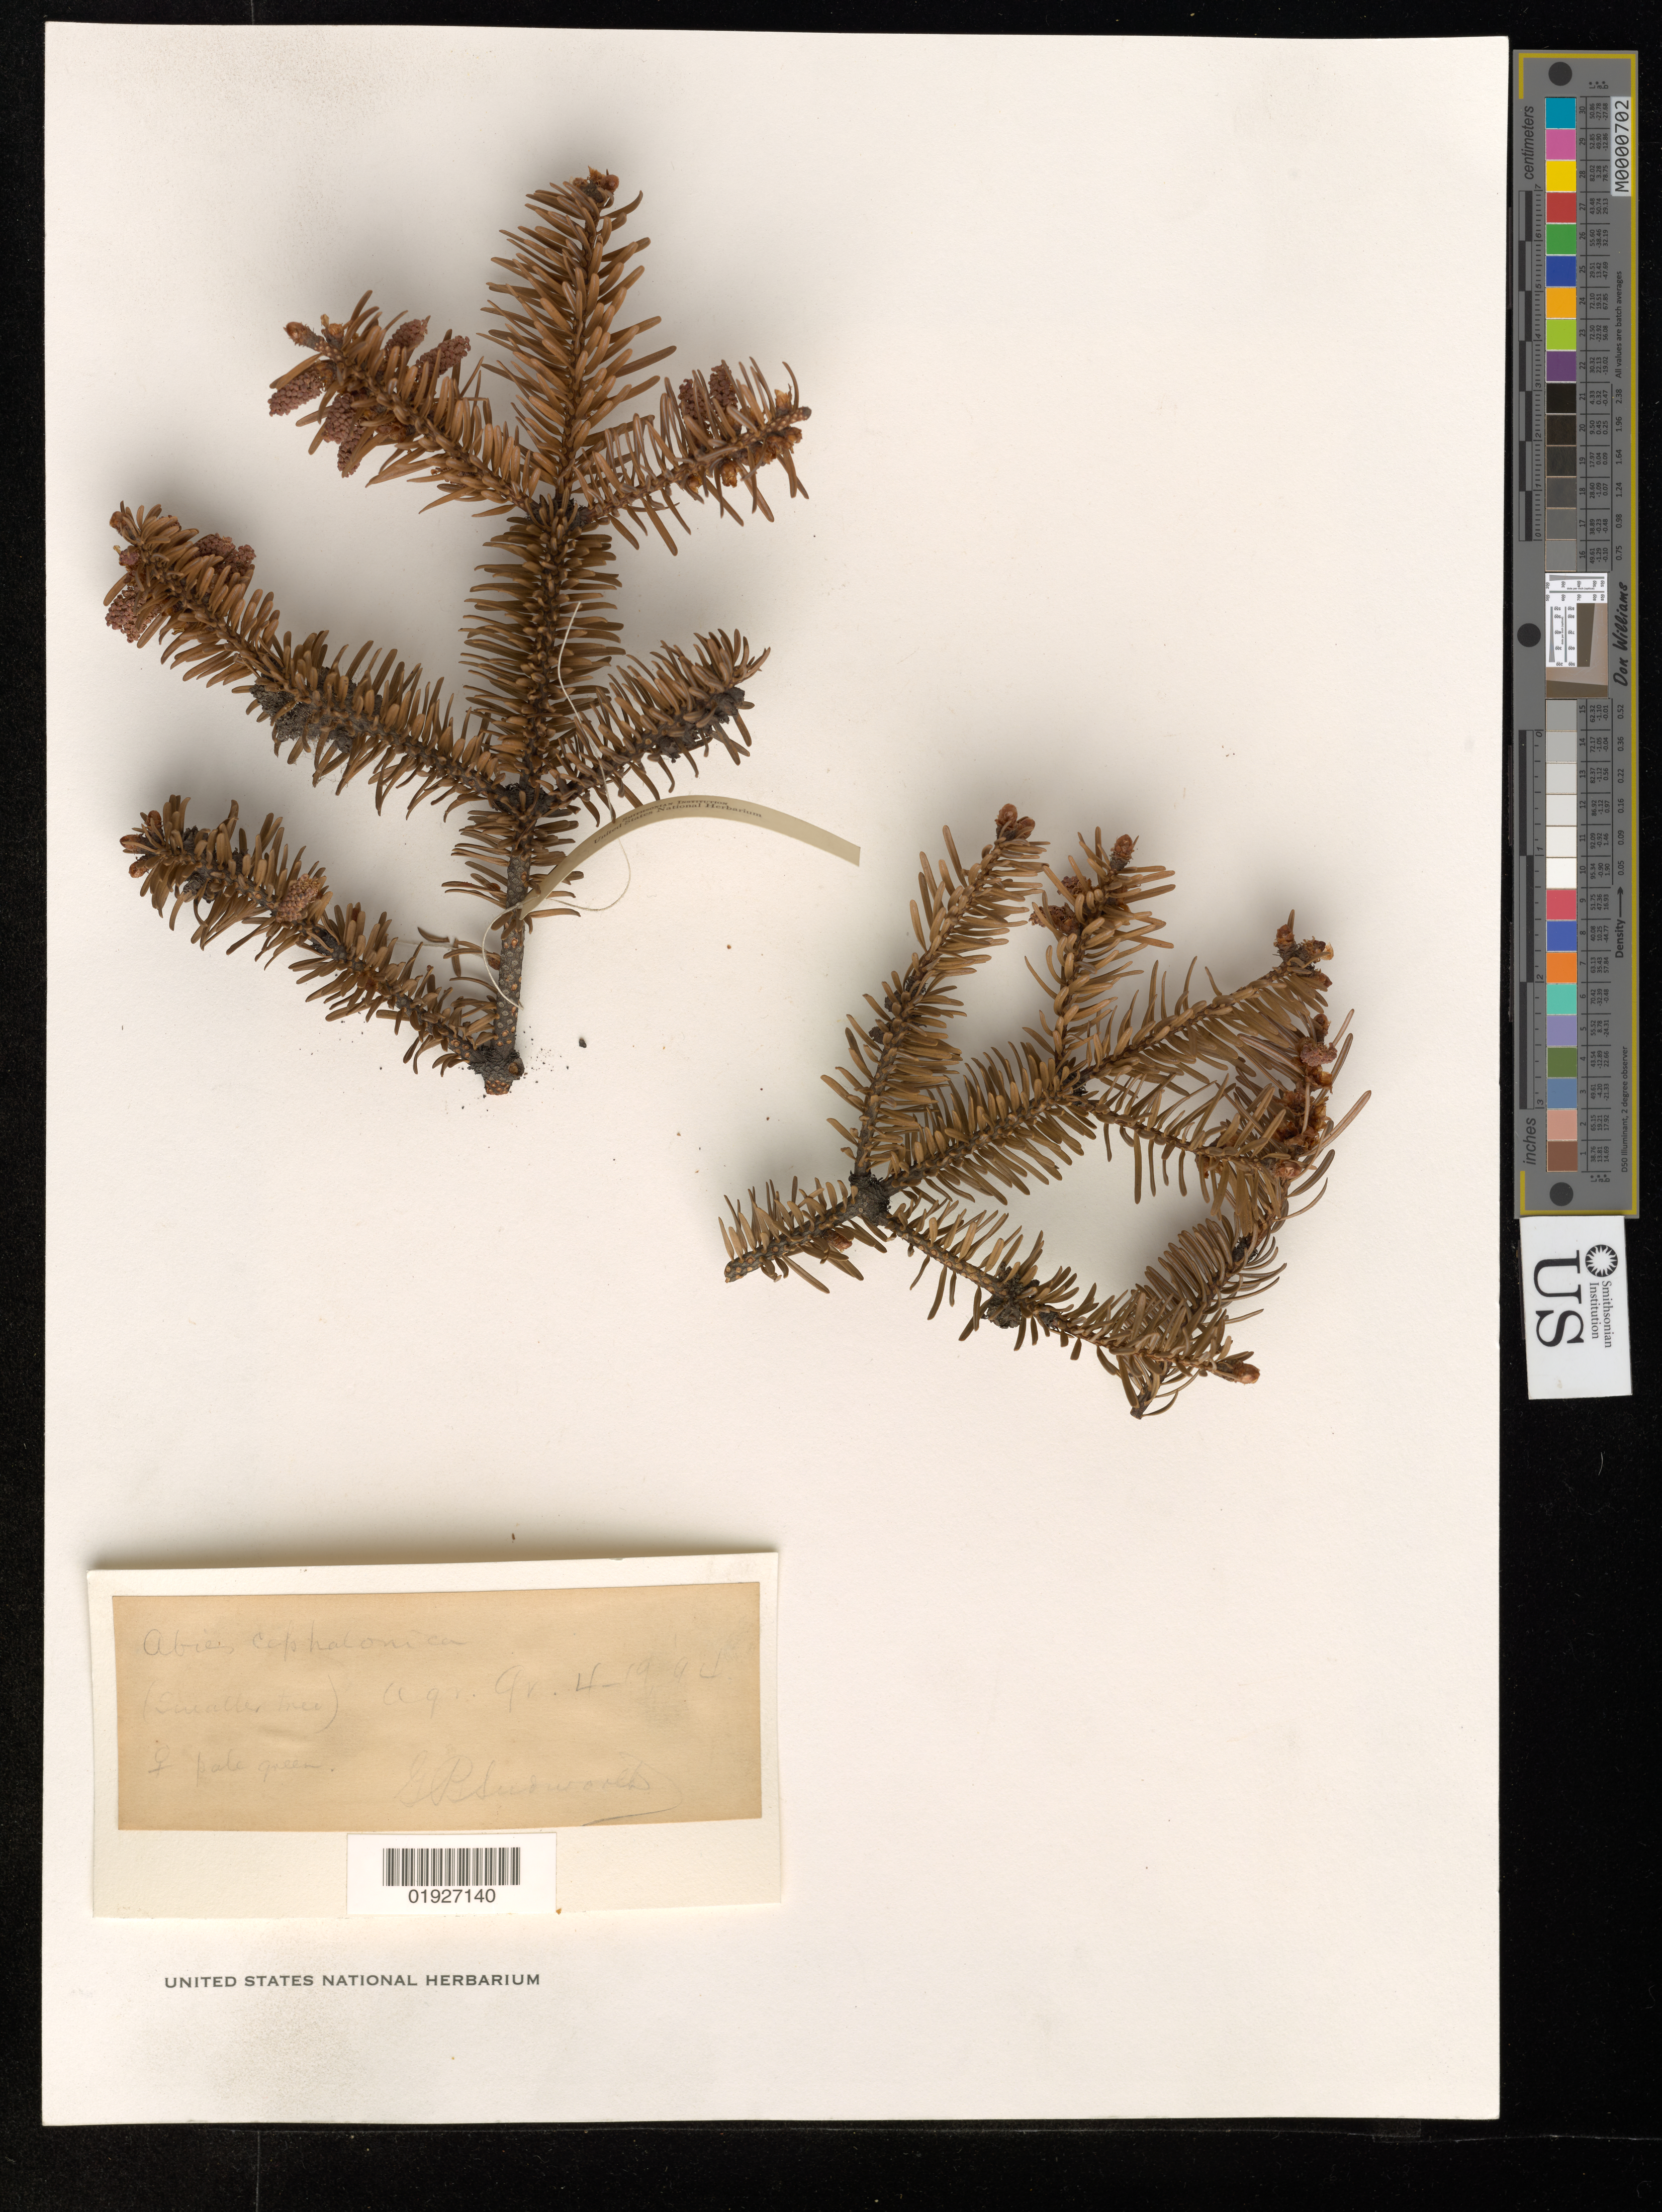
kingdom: Plantae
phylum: Tracheophyta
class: Pinopsida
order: Pinales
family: Pinaceae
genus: Abies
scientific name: Abies cephalonica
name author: Loudon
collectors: G. B. Sudworth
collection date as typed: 19 Apr 1894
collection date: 1894-04-19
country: United States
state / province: District of Columbia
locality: Agricultural grounds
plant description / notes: Loclity may not be correct. The specimen is in a box labelled as Europe, but locality data is sparse and the collector, date, and specific locality "agr. gr." [agricultural grounds] match a collection event in Washington, D.C.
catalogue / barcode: US 475008